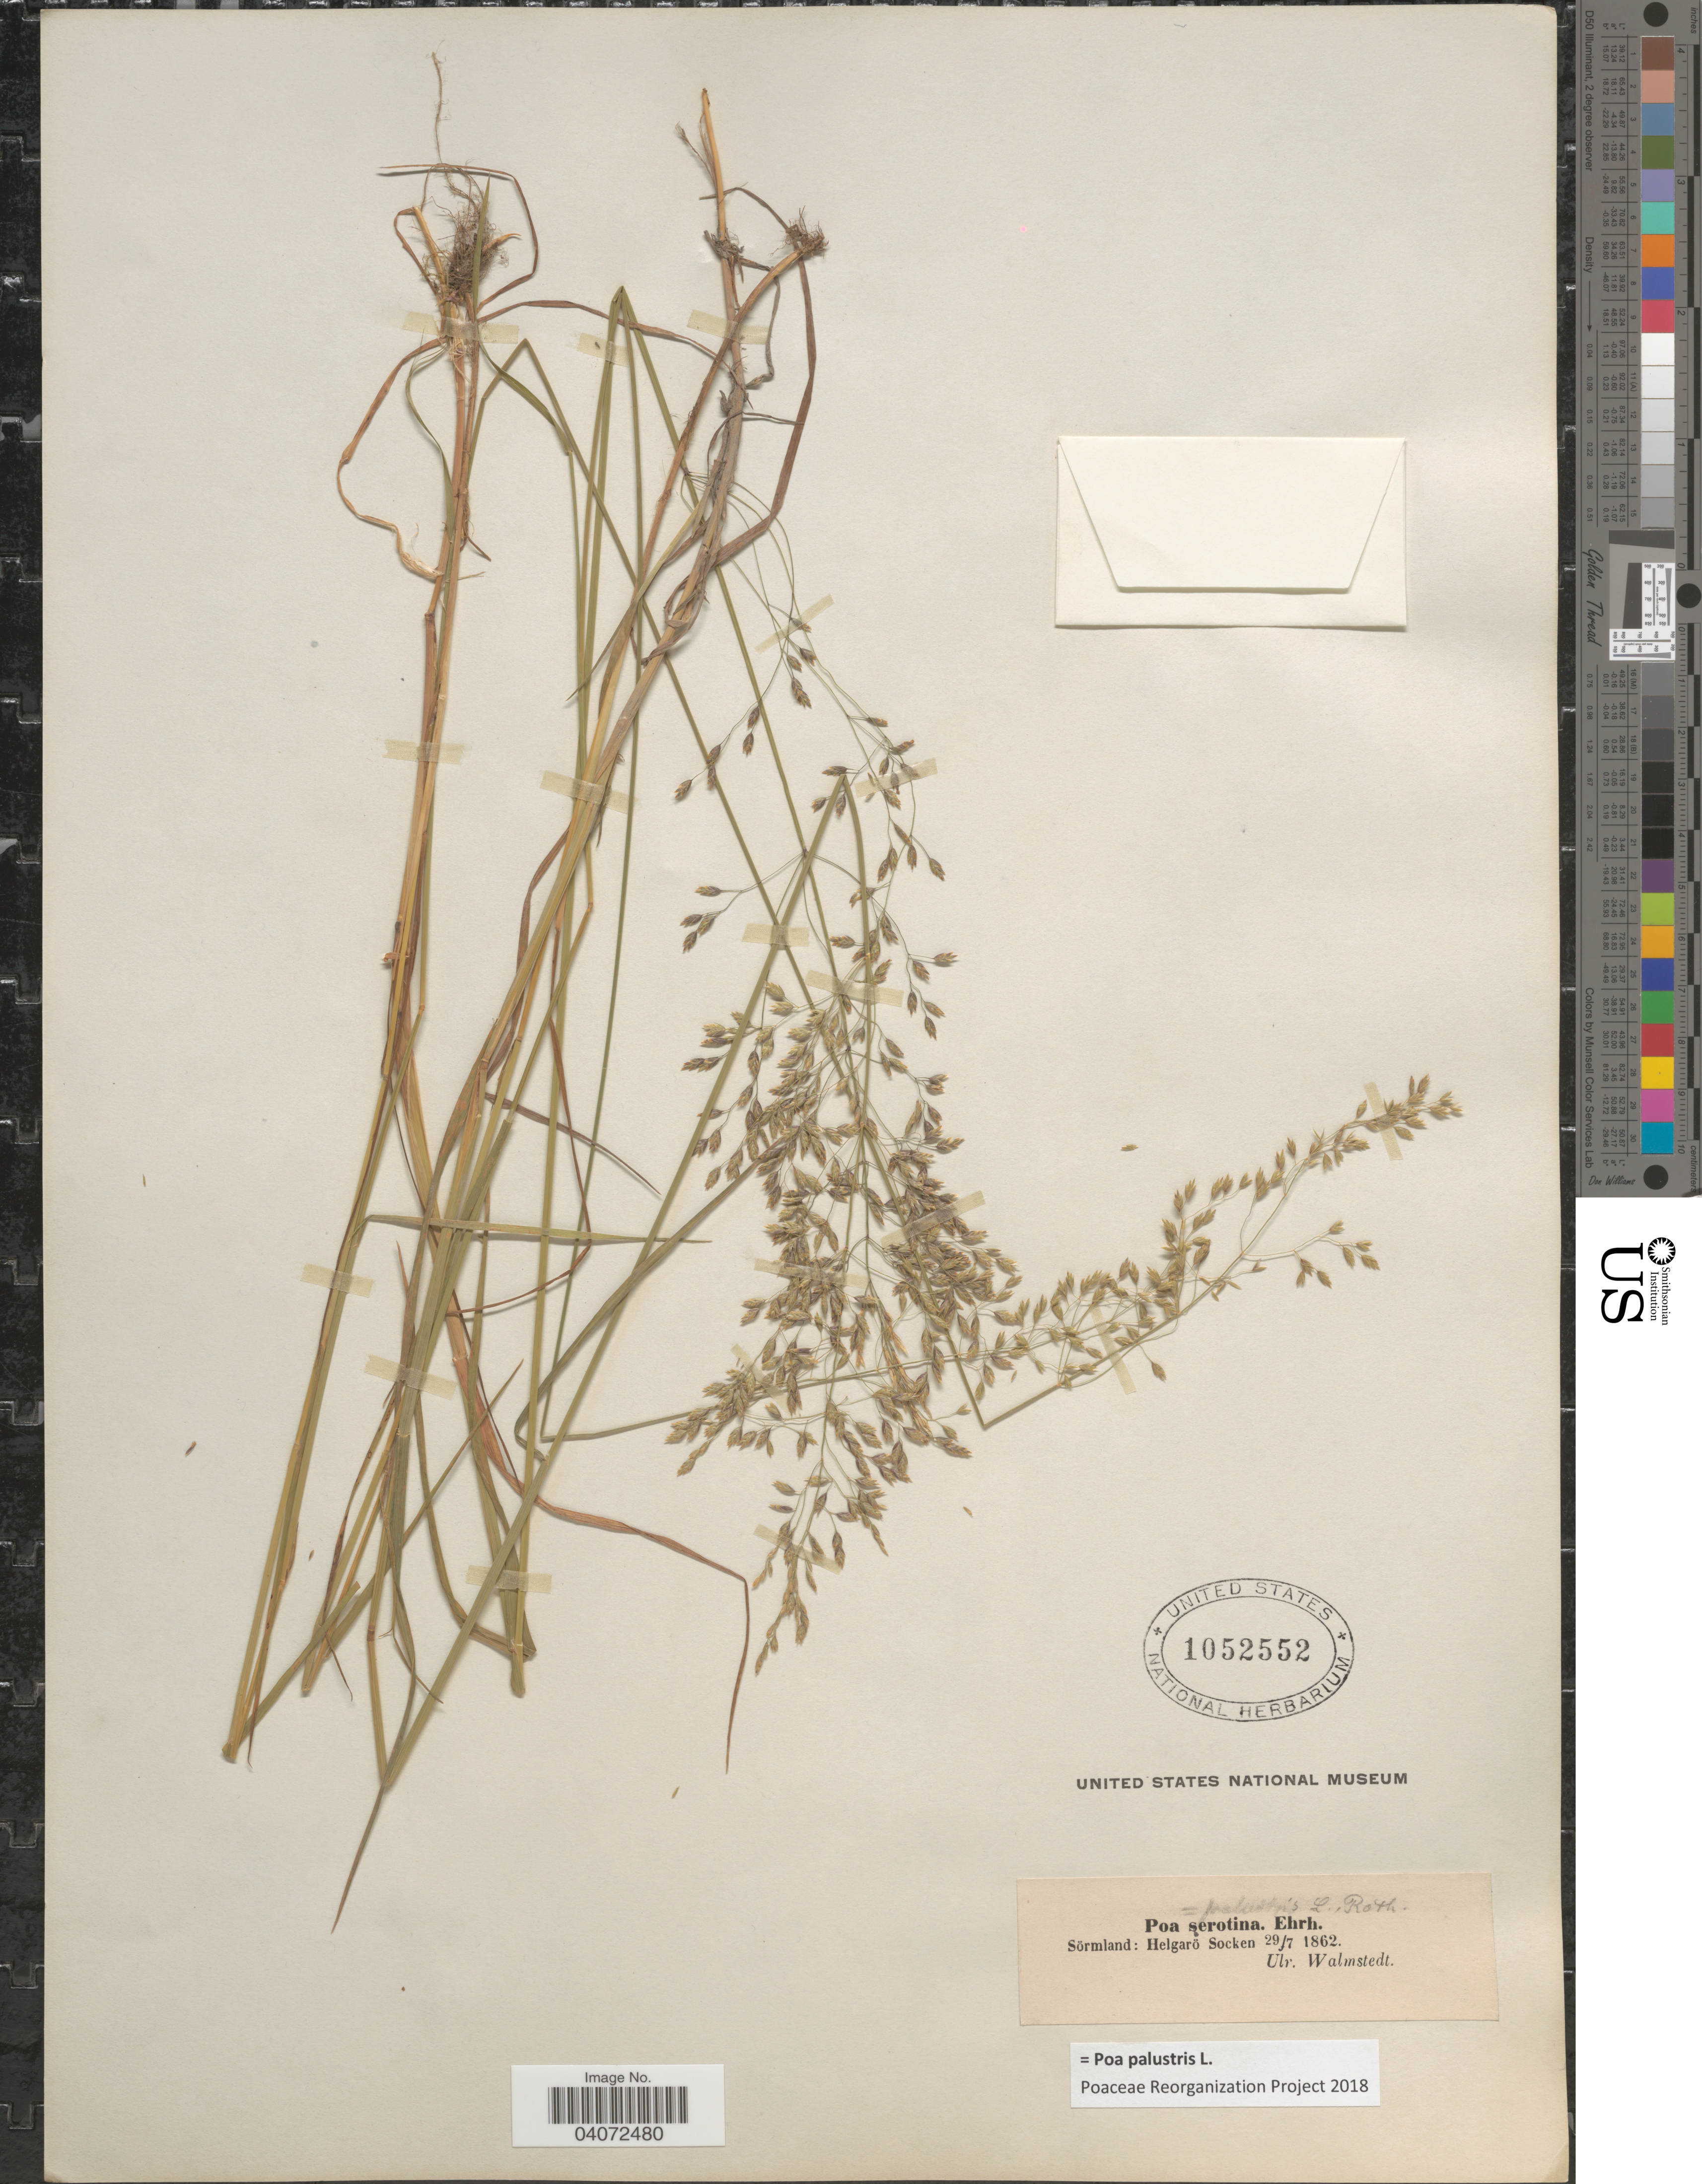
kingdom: Plantae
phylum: Tracheophyta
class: Liliopsida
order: Poales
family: Poaceae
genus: Poa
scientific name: Poa palustris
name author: L.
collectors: U. Walmstedt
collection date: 1862-07-29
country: Sweden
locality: Sörmland: Helgarö Socken.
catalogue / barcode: US 1052552